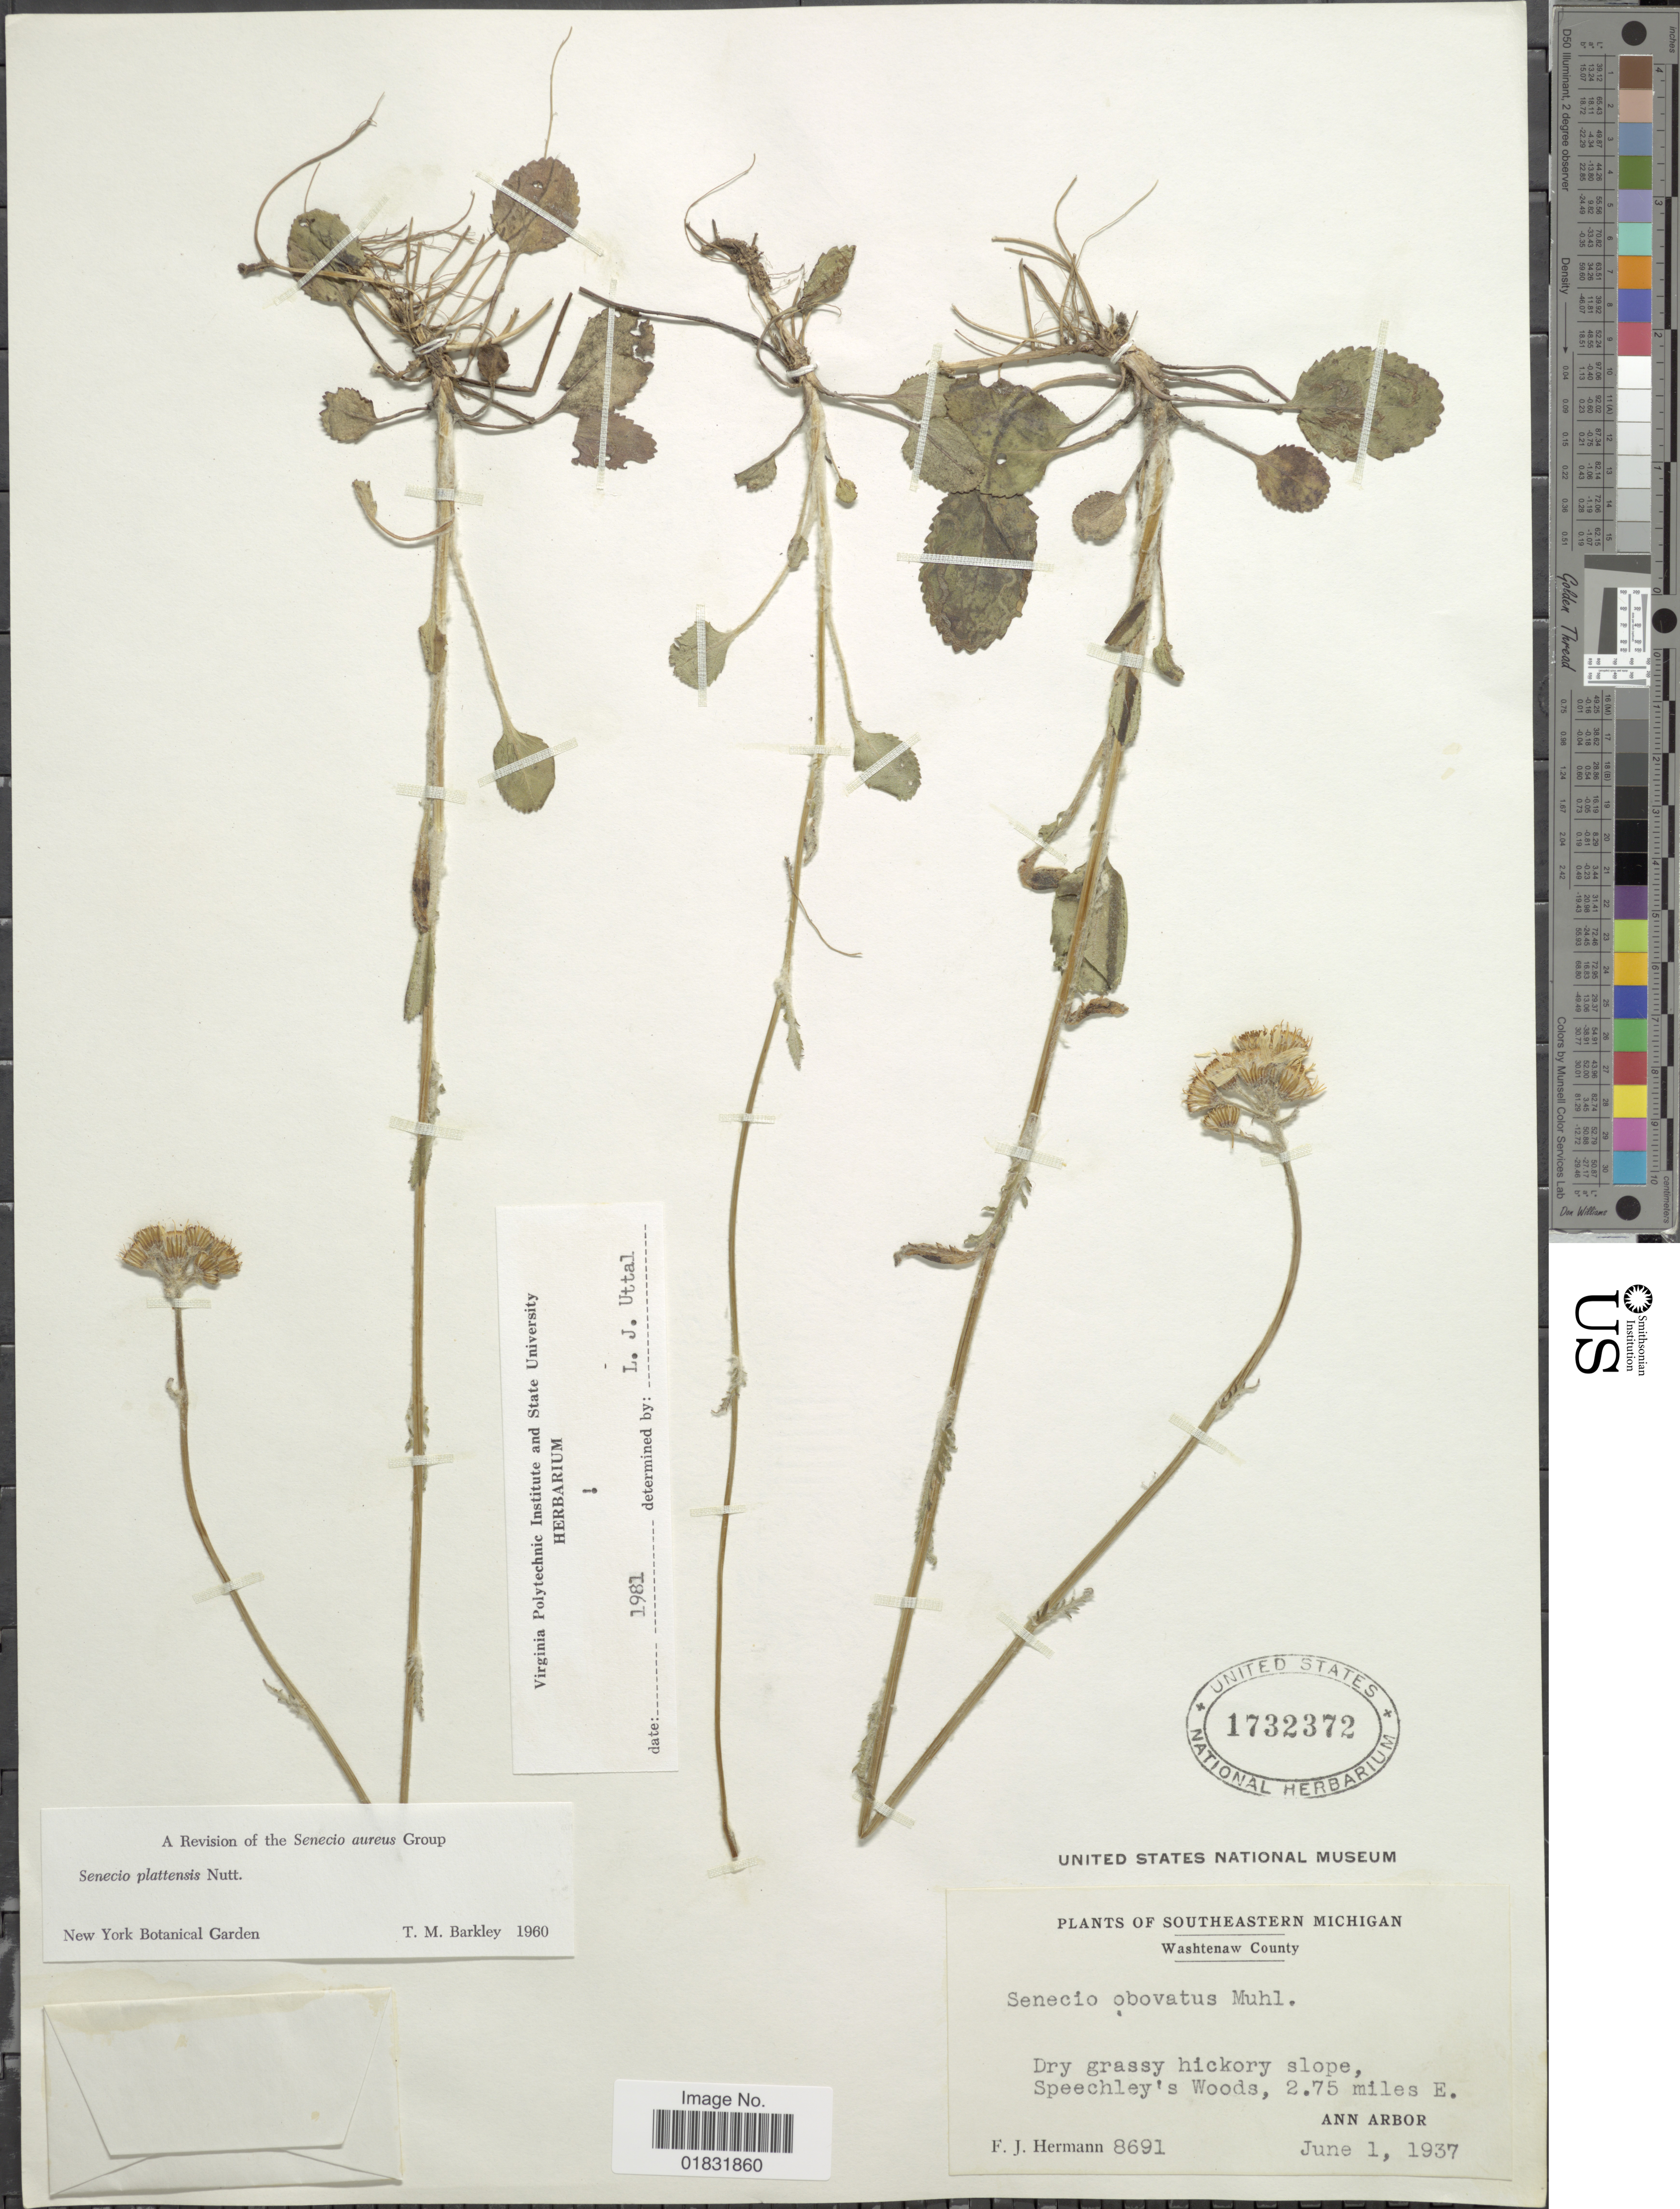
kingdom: Plantae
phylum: Tracheophyta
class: Magnoliopsida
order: Asterales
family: Asteraceae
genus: Packera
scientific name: Packera plattensis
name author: W.A. Weber & Á. Löve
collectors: F. J. Hermann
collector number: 8691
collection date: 1937-06-01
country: United States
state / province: Michigan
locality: Southeastern Michigan, Washtenaw County, Dry grassy hickory slope, Speechley's Woods, 2.75 miles E. Ann Arbor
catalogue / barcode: US 1732372